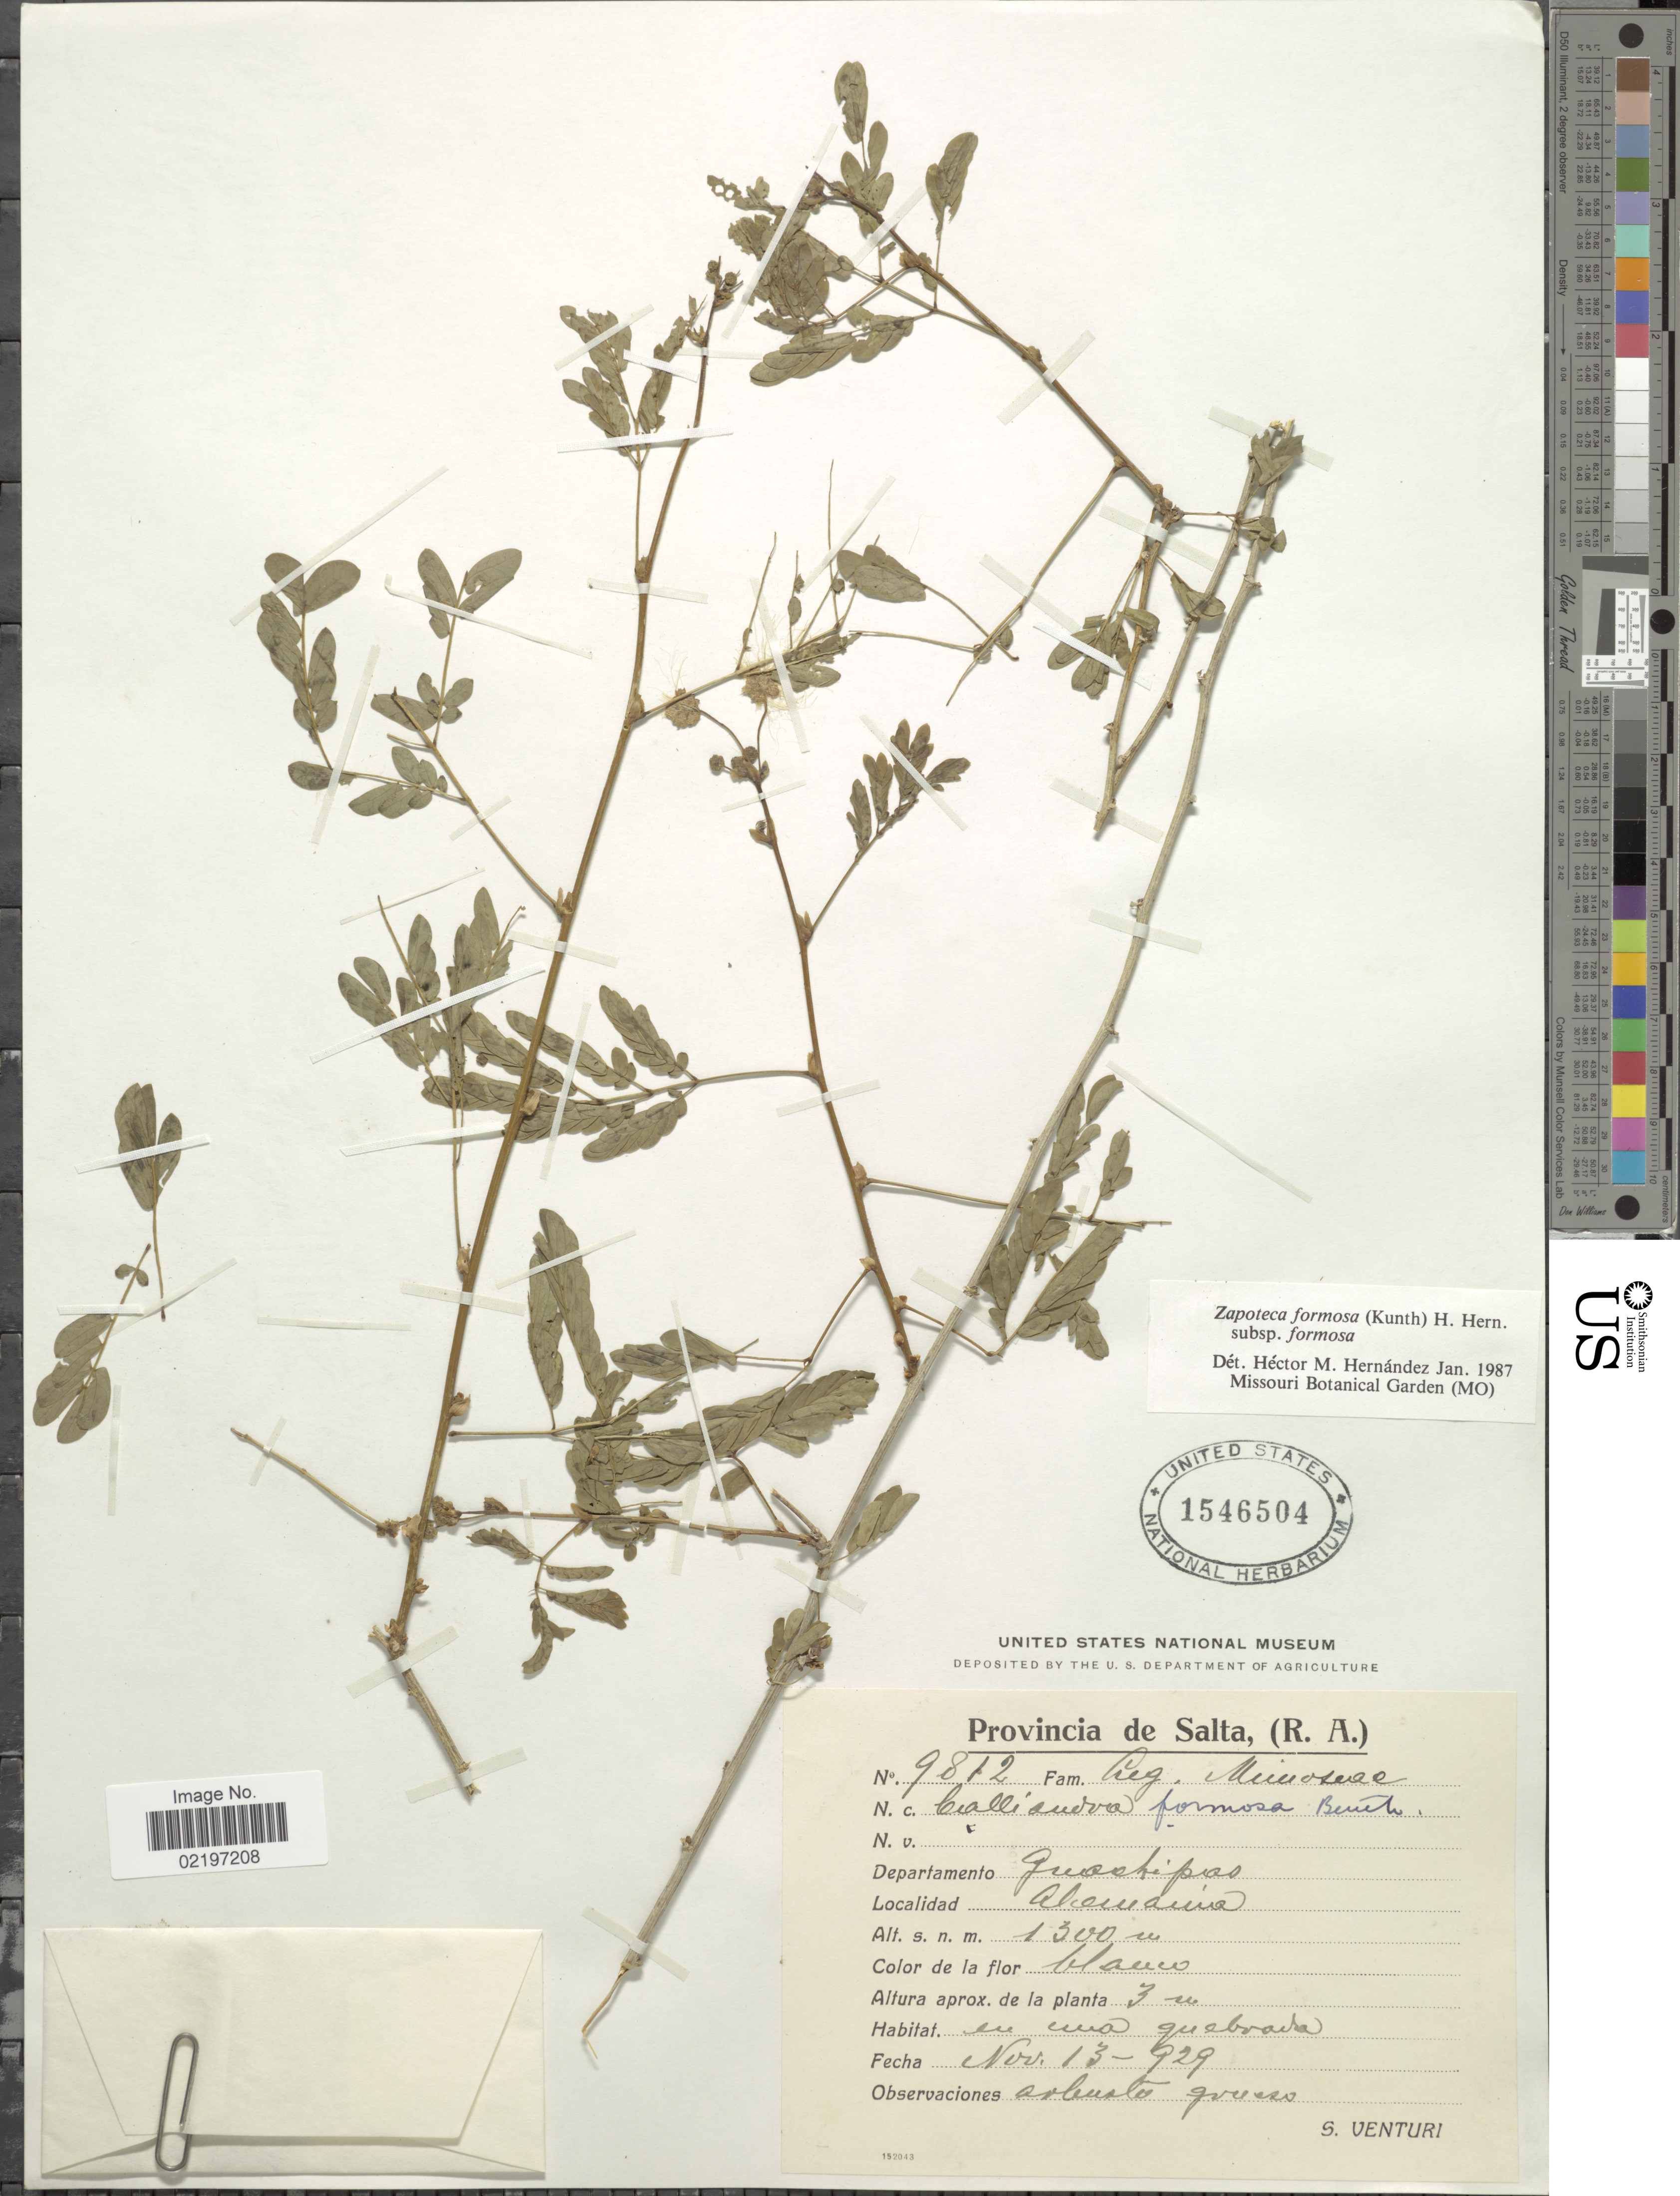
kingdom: Plantae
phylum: Tracheophyta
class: Magnoliopsida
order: Fabales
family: Fabaceae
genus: Zapoteca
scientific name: Zapoteca formosa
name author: (Kunth) H.M. Hern.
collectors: S. Venturi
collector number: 9812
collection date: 1929-11-13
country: Argentina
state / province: Salta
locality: Provincia de Salta (R.A.), Departamento Guachipas, Alemania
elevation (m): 1300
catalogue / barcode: US 1546504